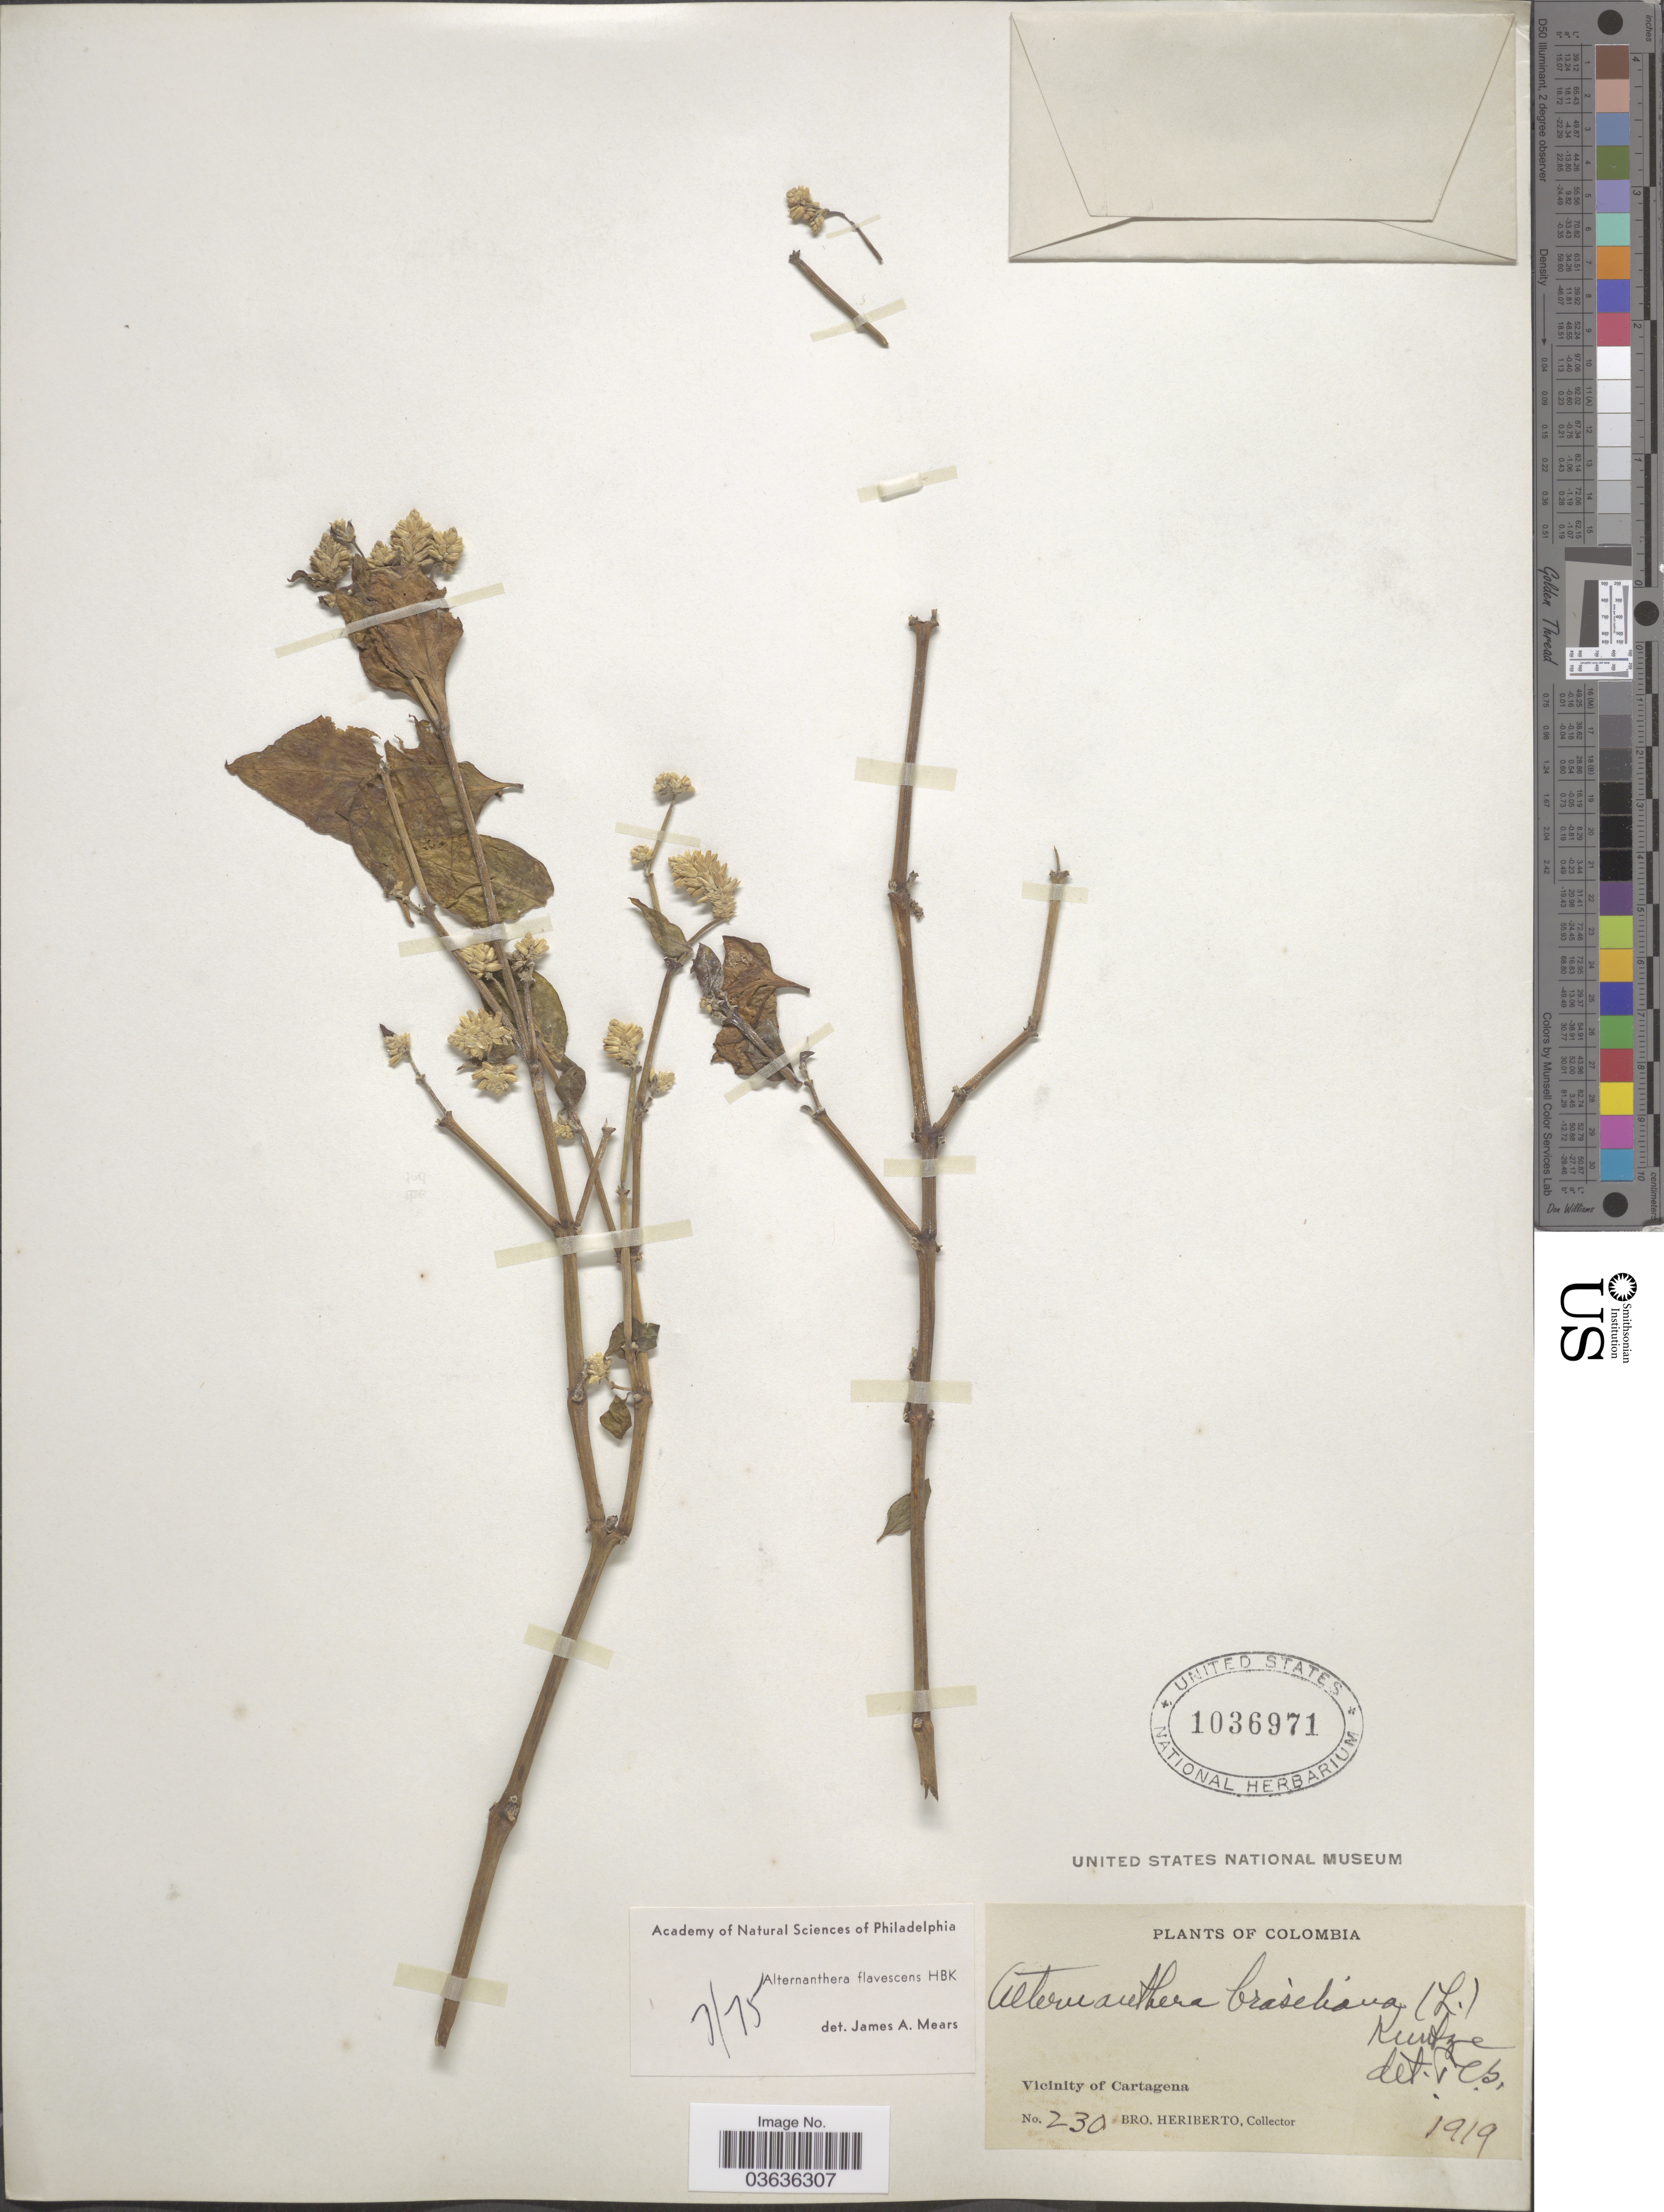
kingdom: Plantae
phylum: Tracheophyta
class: Magnoliopsida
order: Caryophyllales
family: Amaranthaceae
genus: Alternanthera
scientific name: Alternanthera flavescens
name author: Kunth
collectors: B. Heriberto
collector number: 230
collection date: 1919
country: Colombia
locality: Vicinity of Cartagena.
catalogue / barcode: US 1036971